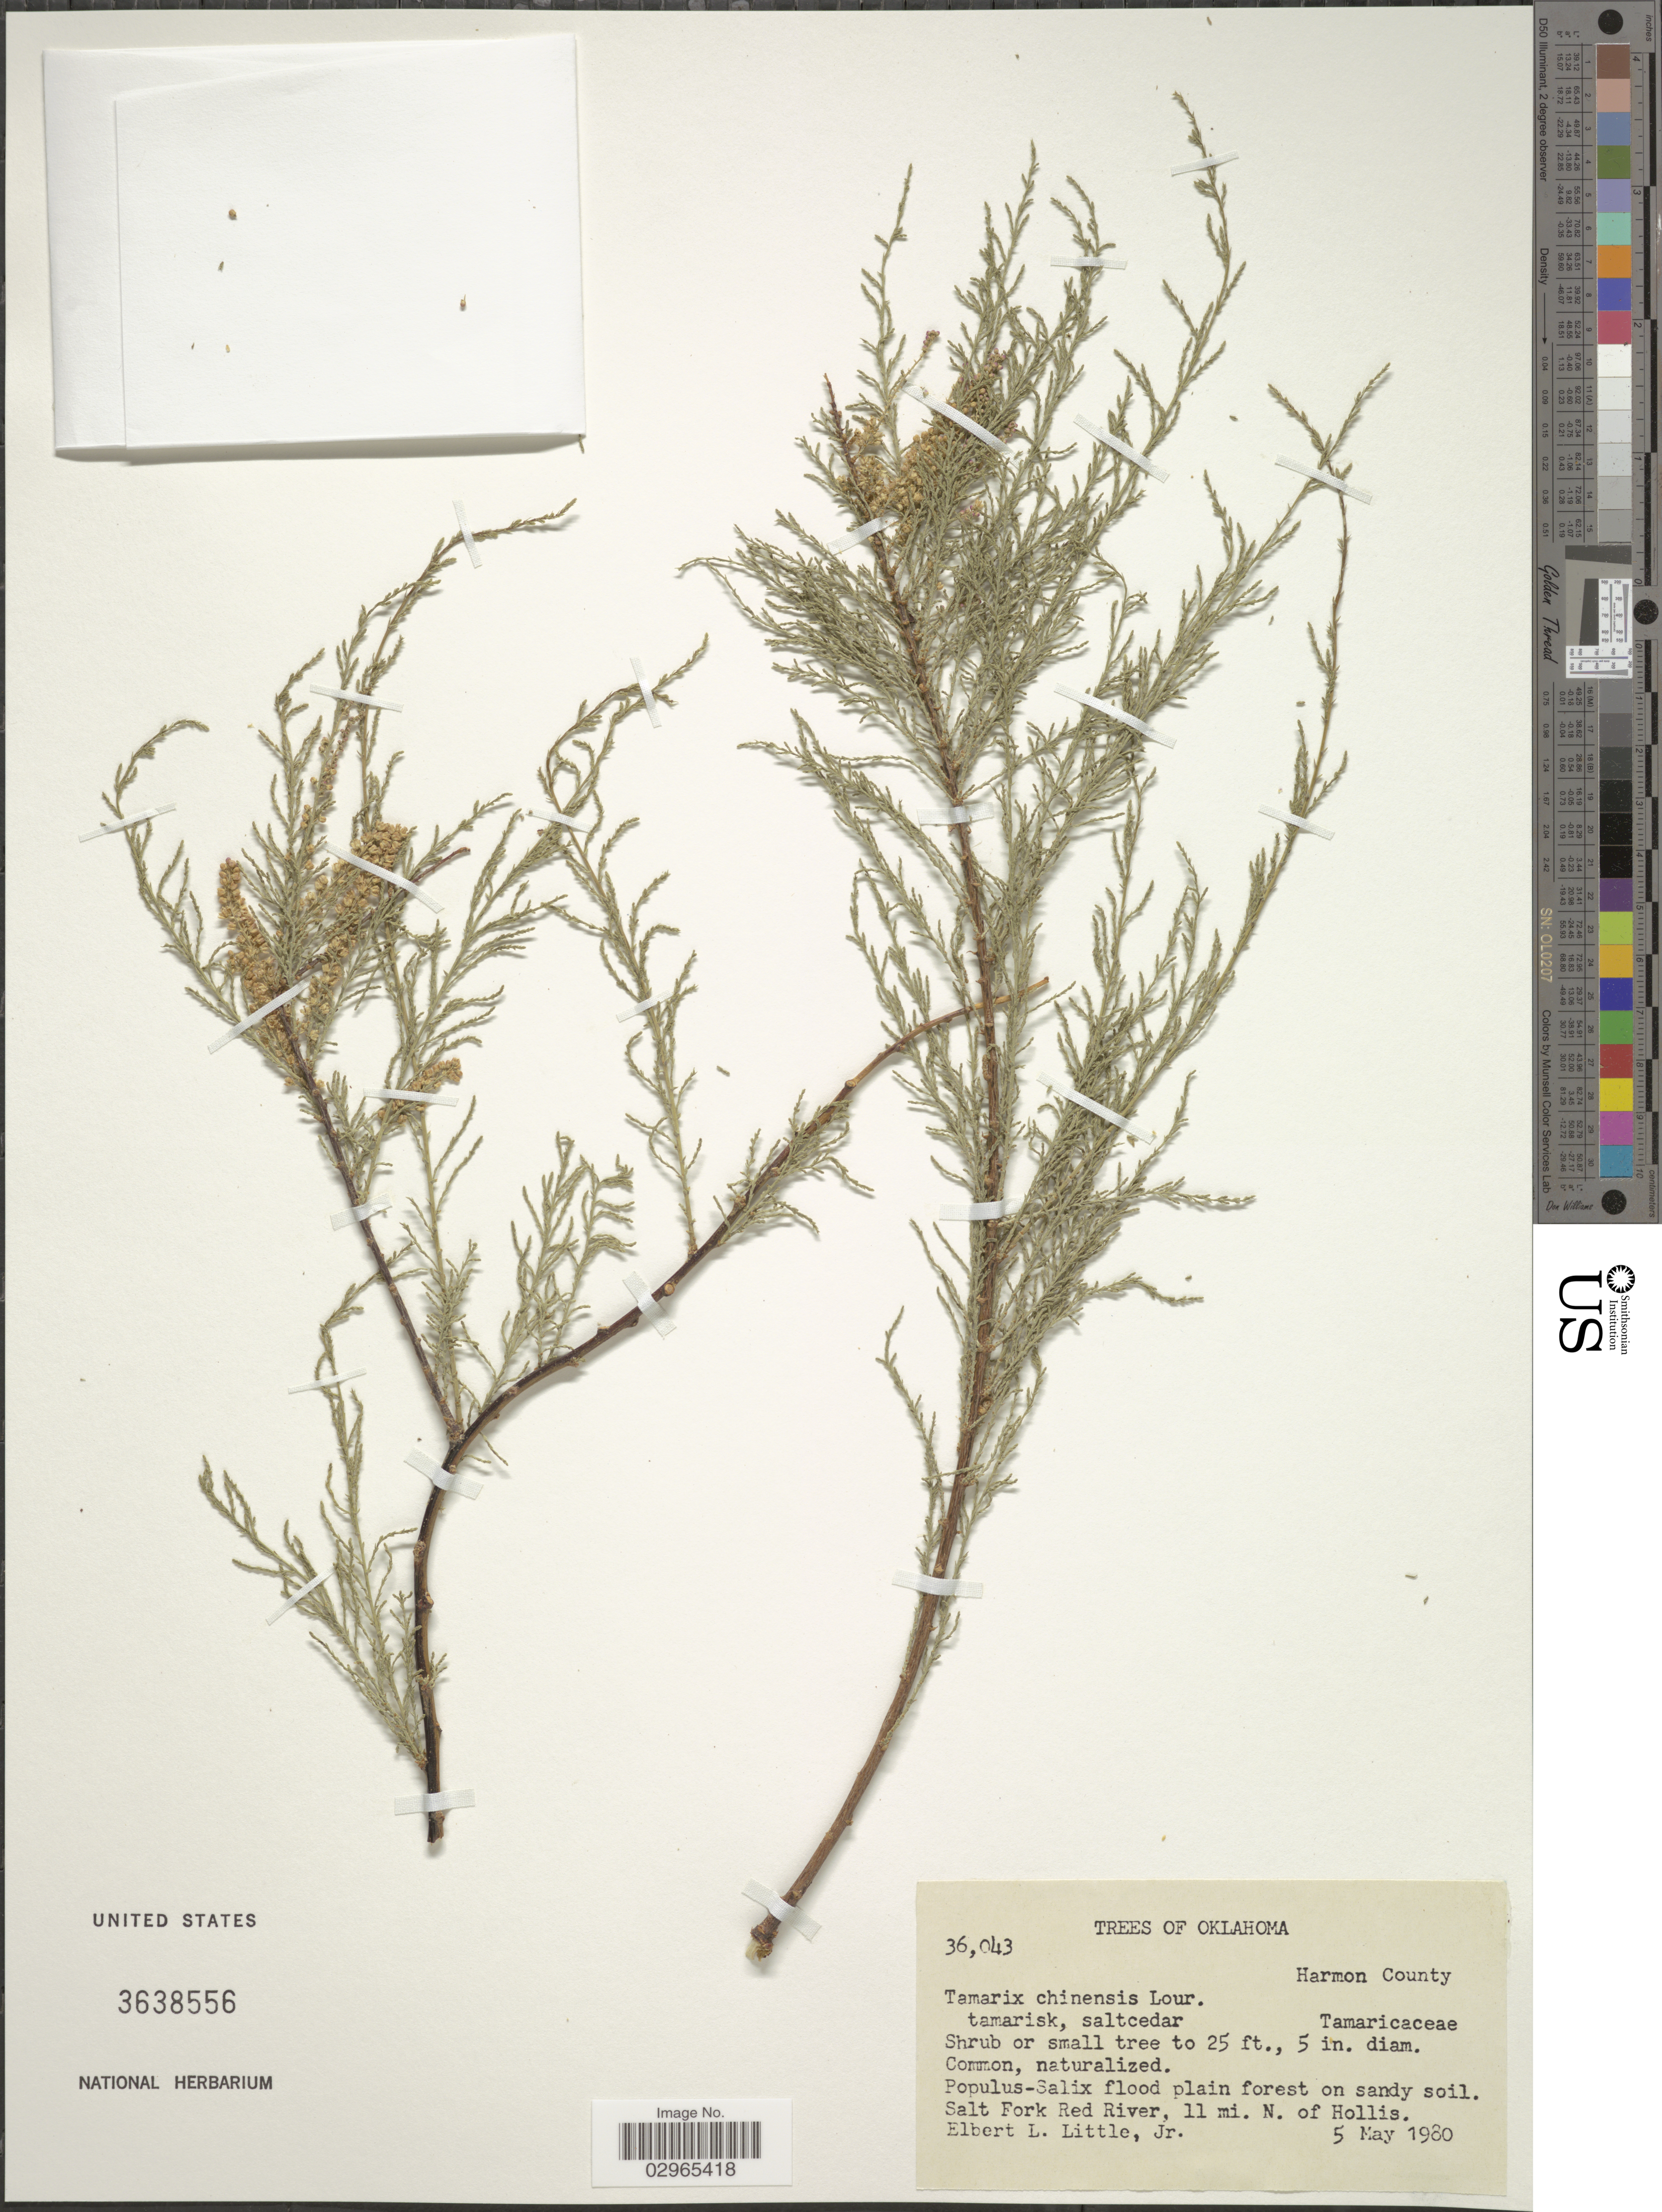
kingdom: Plantae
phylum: Tracheophyta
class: Magnoliopsida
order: Caryophyllales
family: Tamaricaceae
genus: Tamarix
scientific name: Tamarix chinensis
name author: Lour.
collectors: E. L. Little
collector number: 36043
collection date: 1980-05-05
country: United States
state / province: Oklahoma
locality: Harmon County. Salt Fork Red River, 11 mi. N. of Hollis.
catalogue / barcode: US 3638556